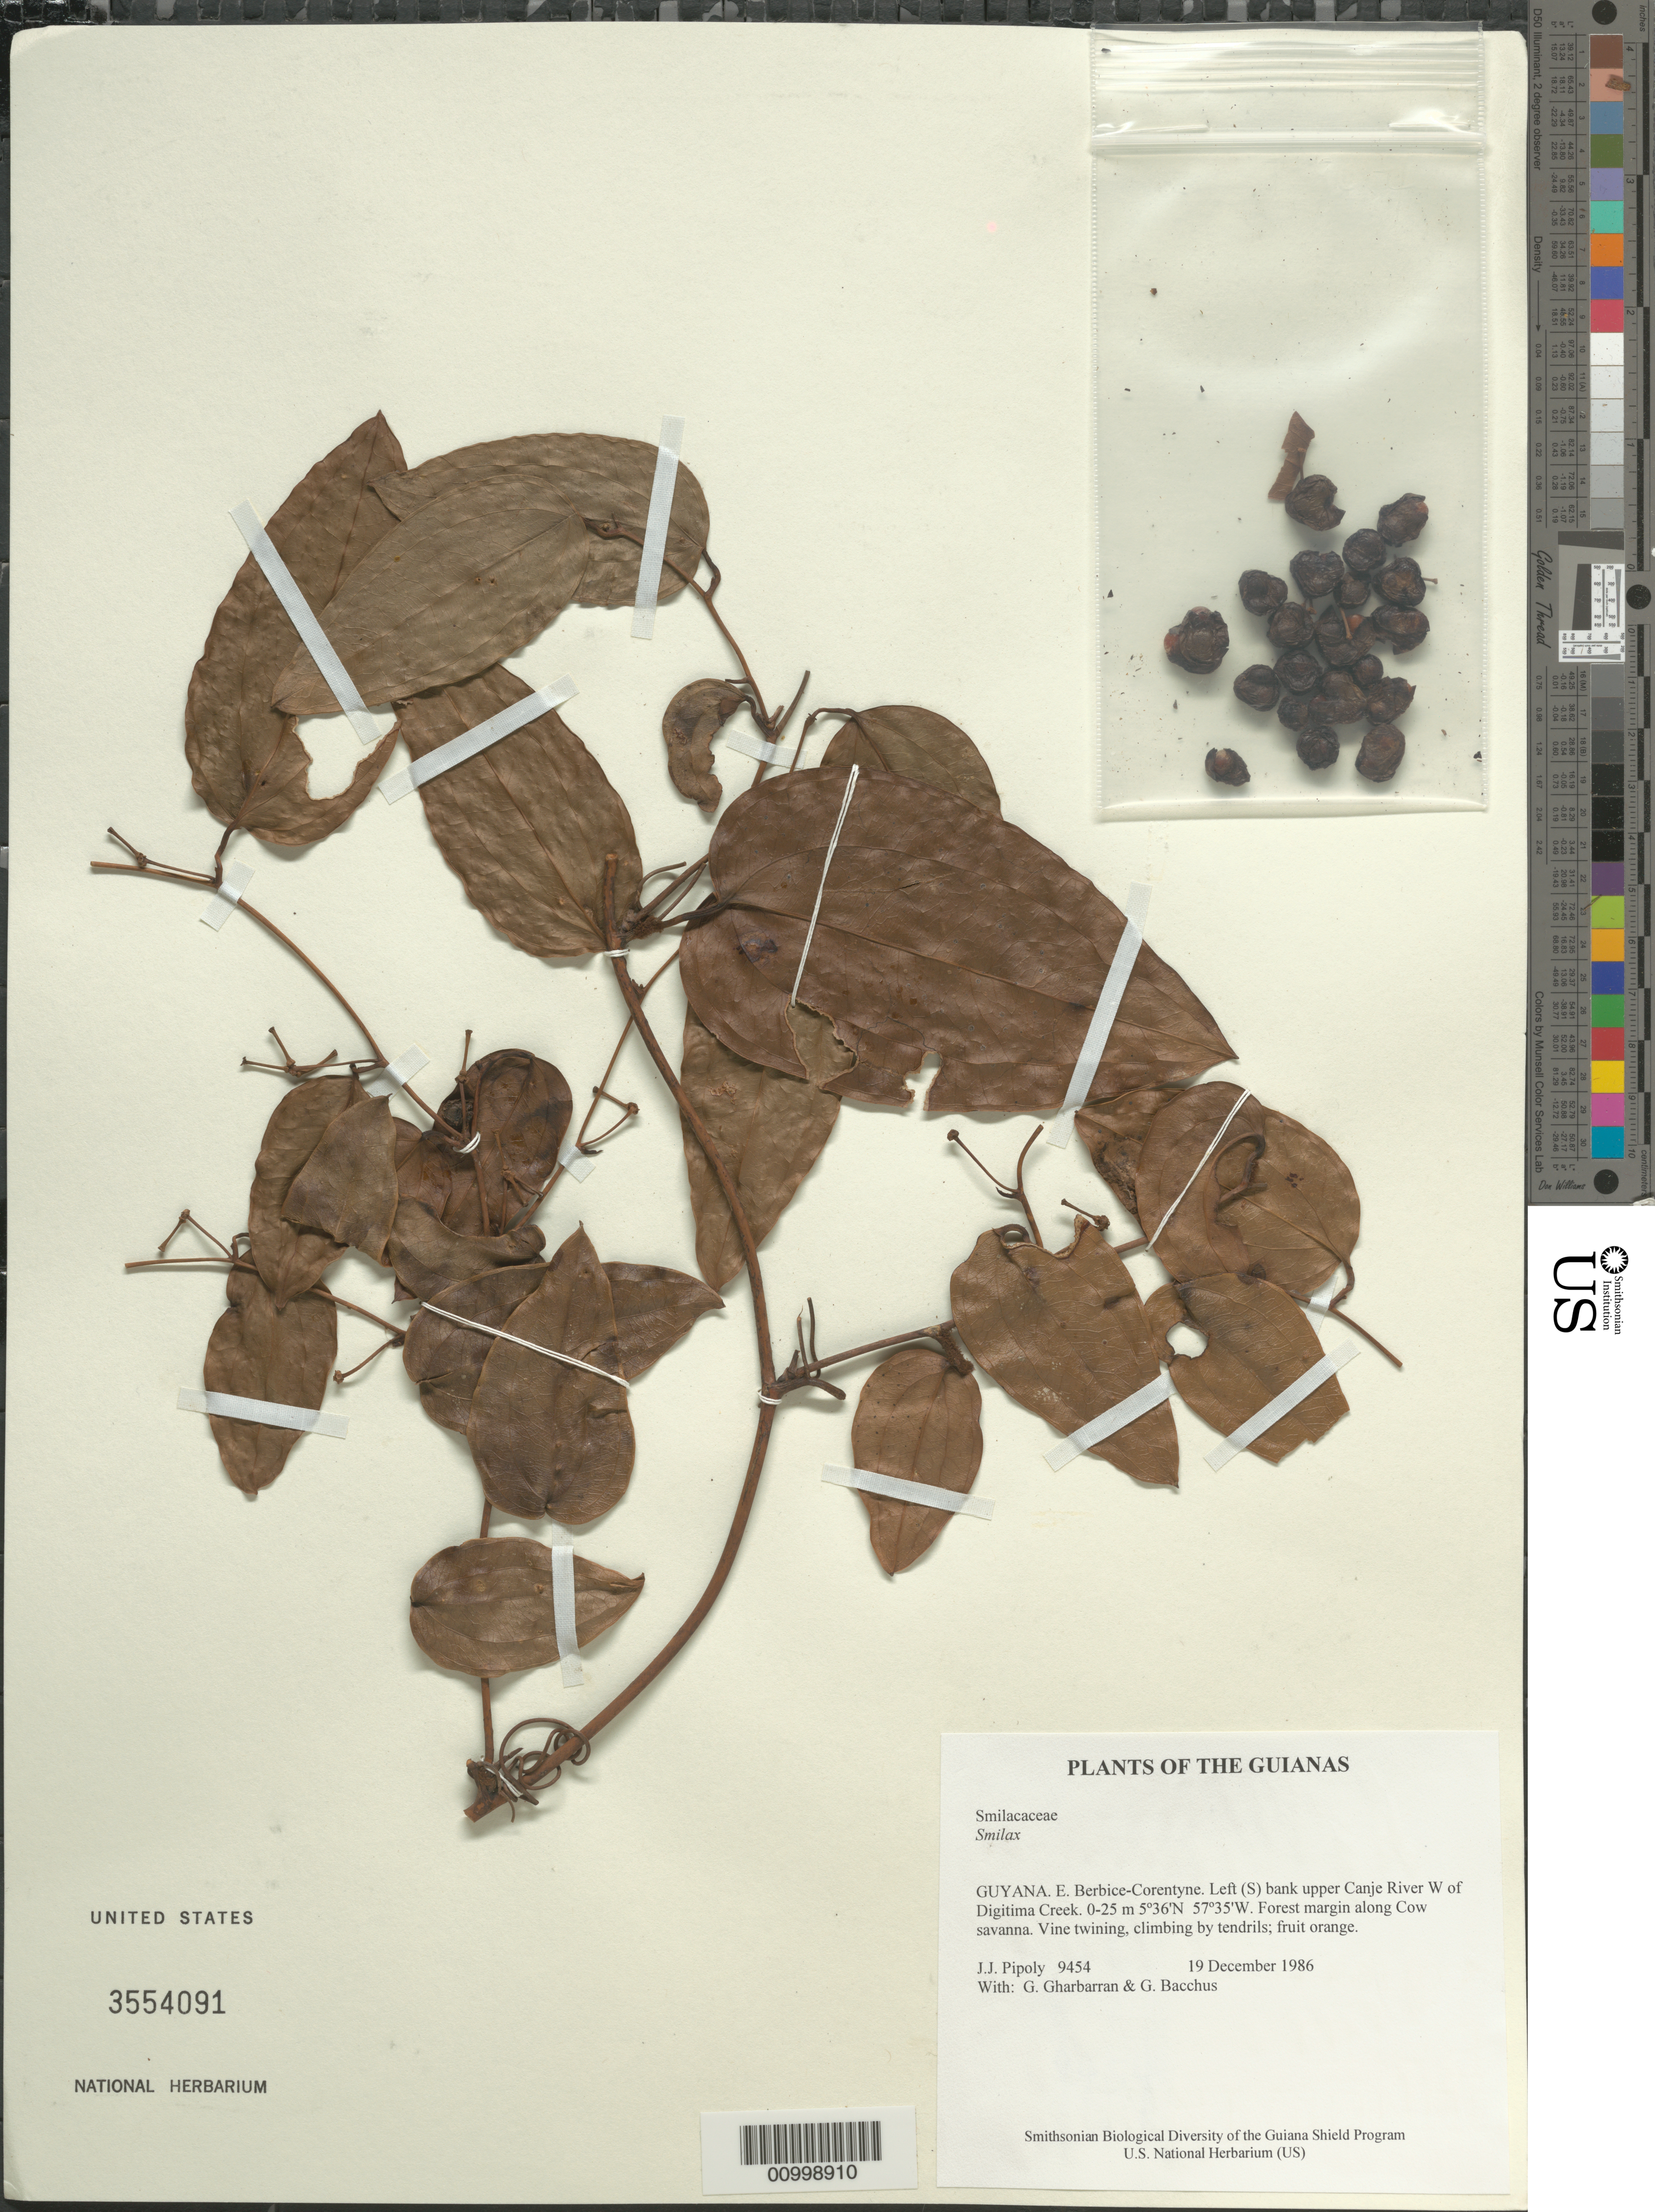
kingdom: Plantae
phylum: Tracheophyta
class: Liliopsida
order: Liliales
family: Smilacaceae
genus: Smilax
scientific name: Smilax sp.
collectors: J. J. Pipoly, G. Gharbarran & G. Bacchus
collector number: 9454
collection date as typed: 19 December 1986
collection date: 1986-12-19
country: Guyana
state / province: E. Berbice-Corentyne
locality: Left (S) bank upper Canje River W of Digitima Creek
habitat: Forest margin along Cow savanna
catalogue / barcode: US 3554091